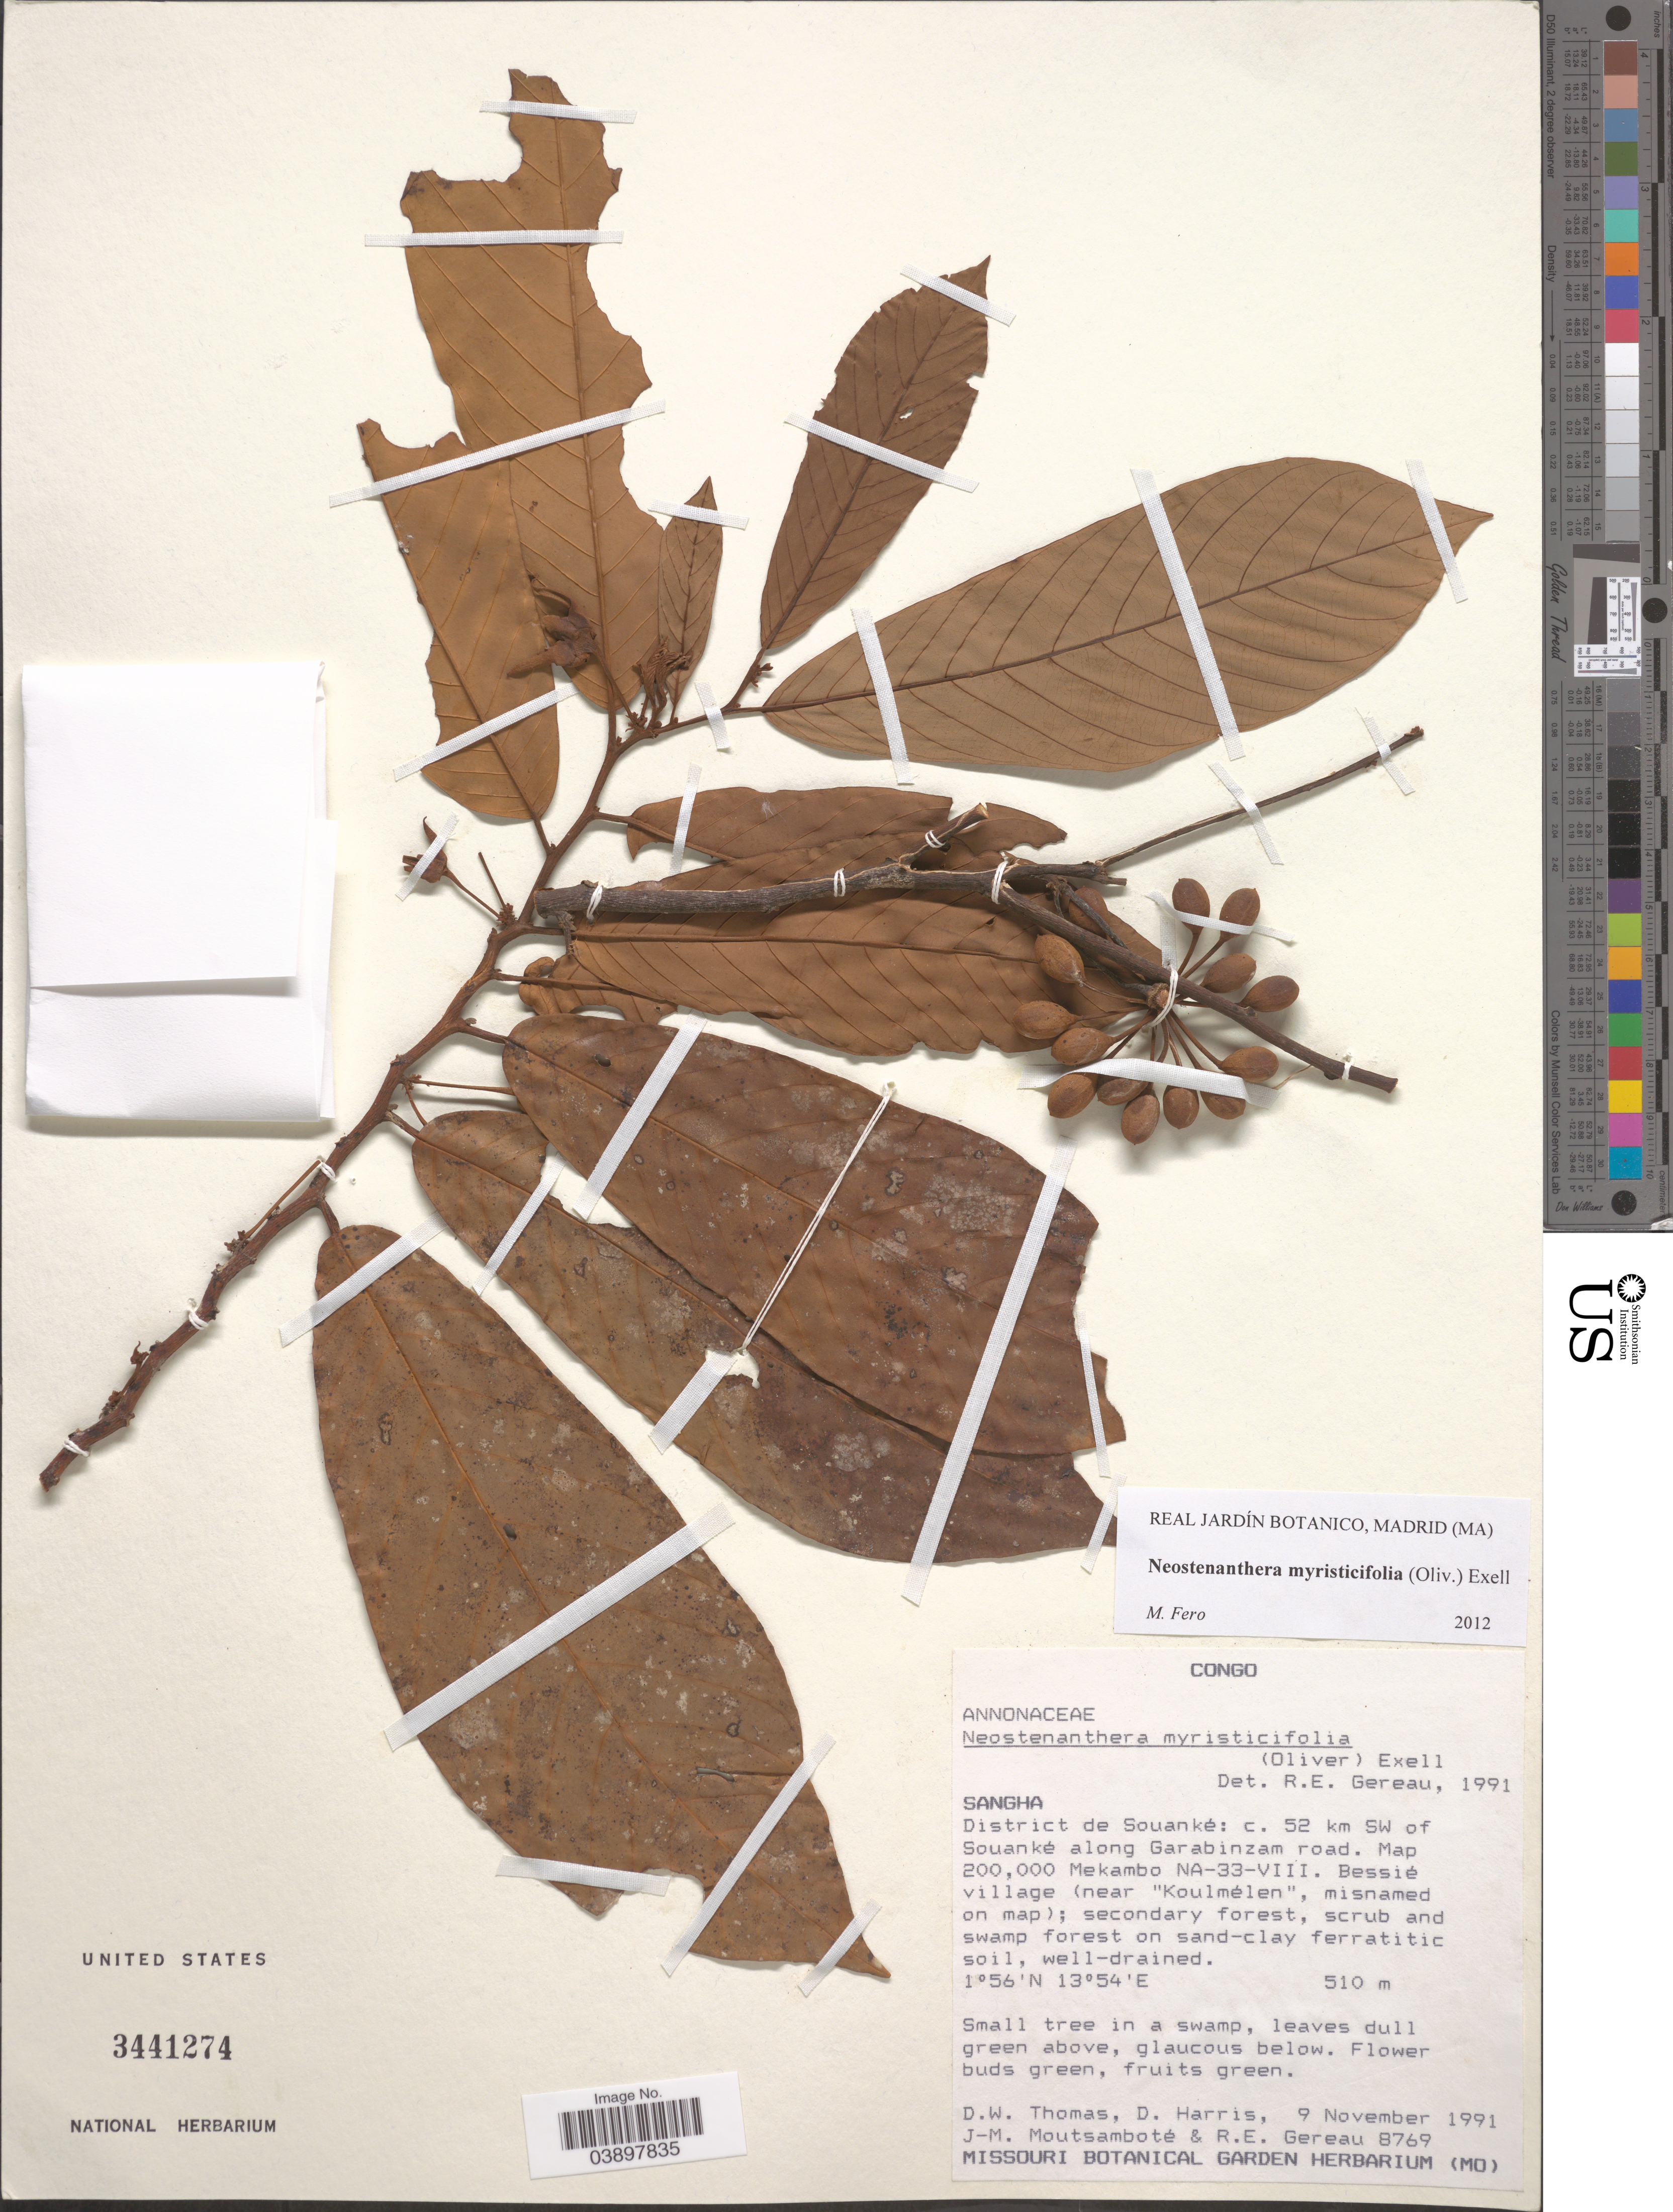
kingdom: Plantae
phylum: Tracheophyta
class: Magnoliopsida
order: Magnoliales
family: Annonaceae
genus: Neostenanthera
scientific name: Neostenanthera myristicifolia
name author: (Oliv.) Exell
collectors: D. W. Thomas, D. Harris, J. Moutsambote & R. Gereau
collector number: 8769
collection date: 1991-11-09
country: Congo, Republic of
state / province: Sangha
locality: District de Souanké: c. 52 km SW of Souanké along Garabinzam road. Map 200.000 mekambo NA-33-VIII. Bessié village (near "Koulmélen").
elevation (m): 510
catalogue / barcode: US 3441274